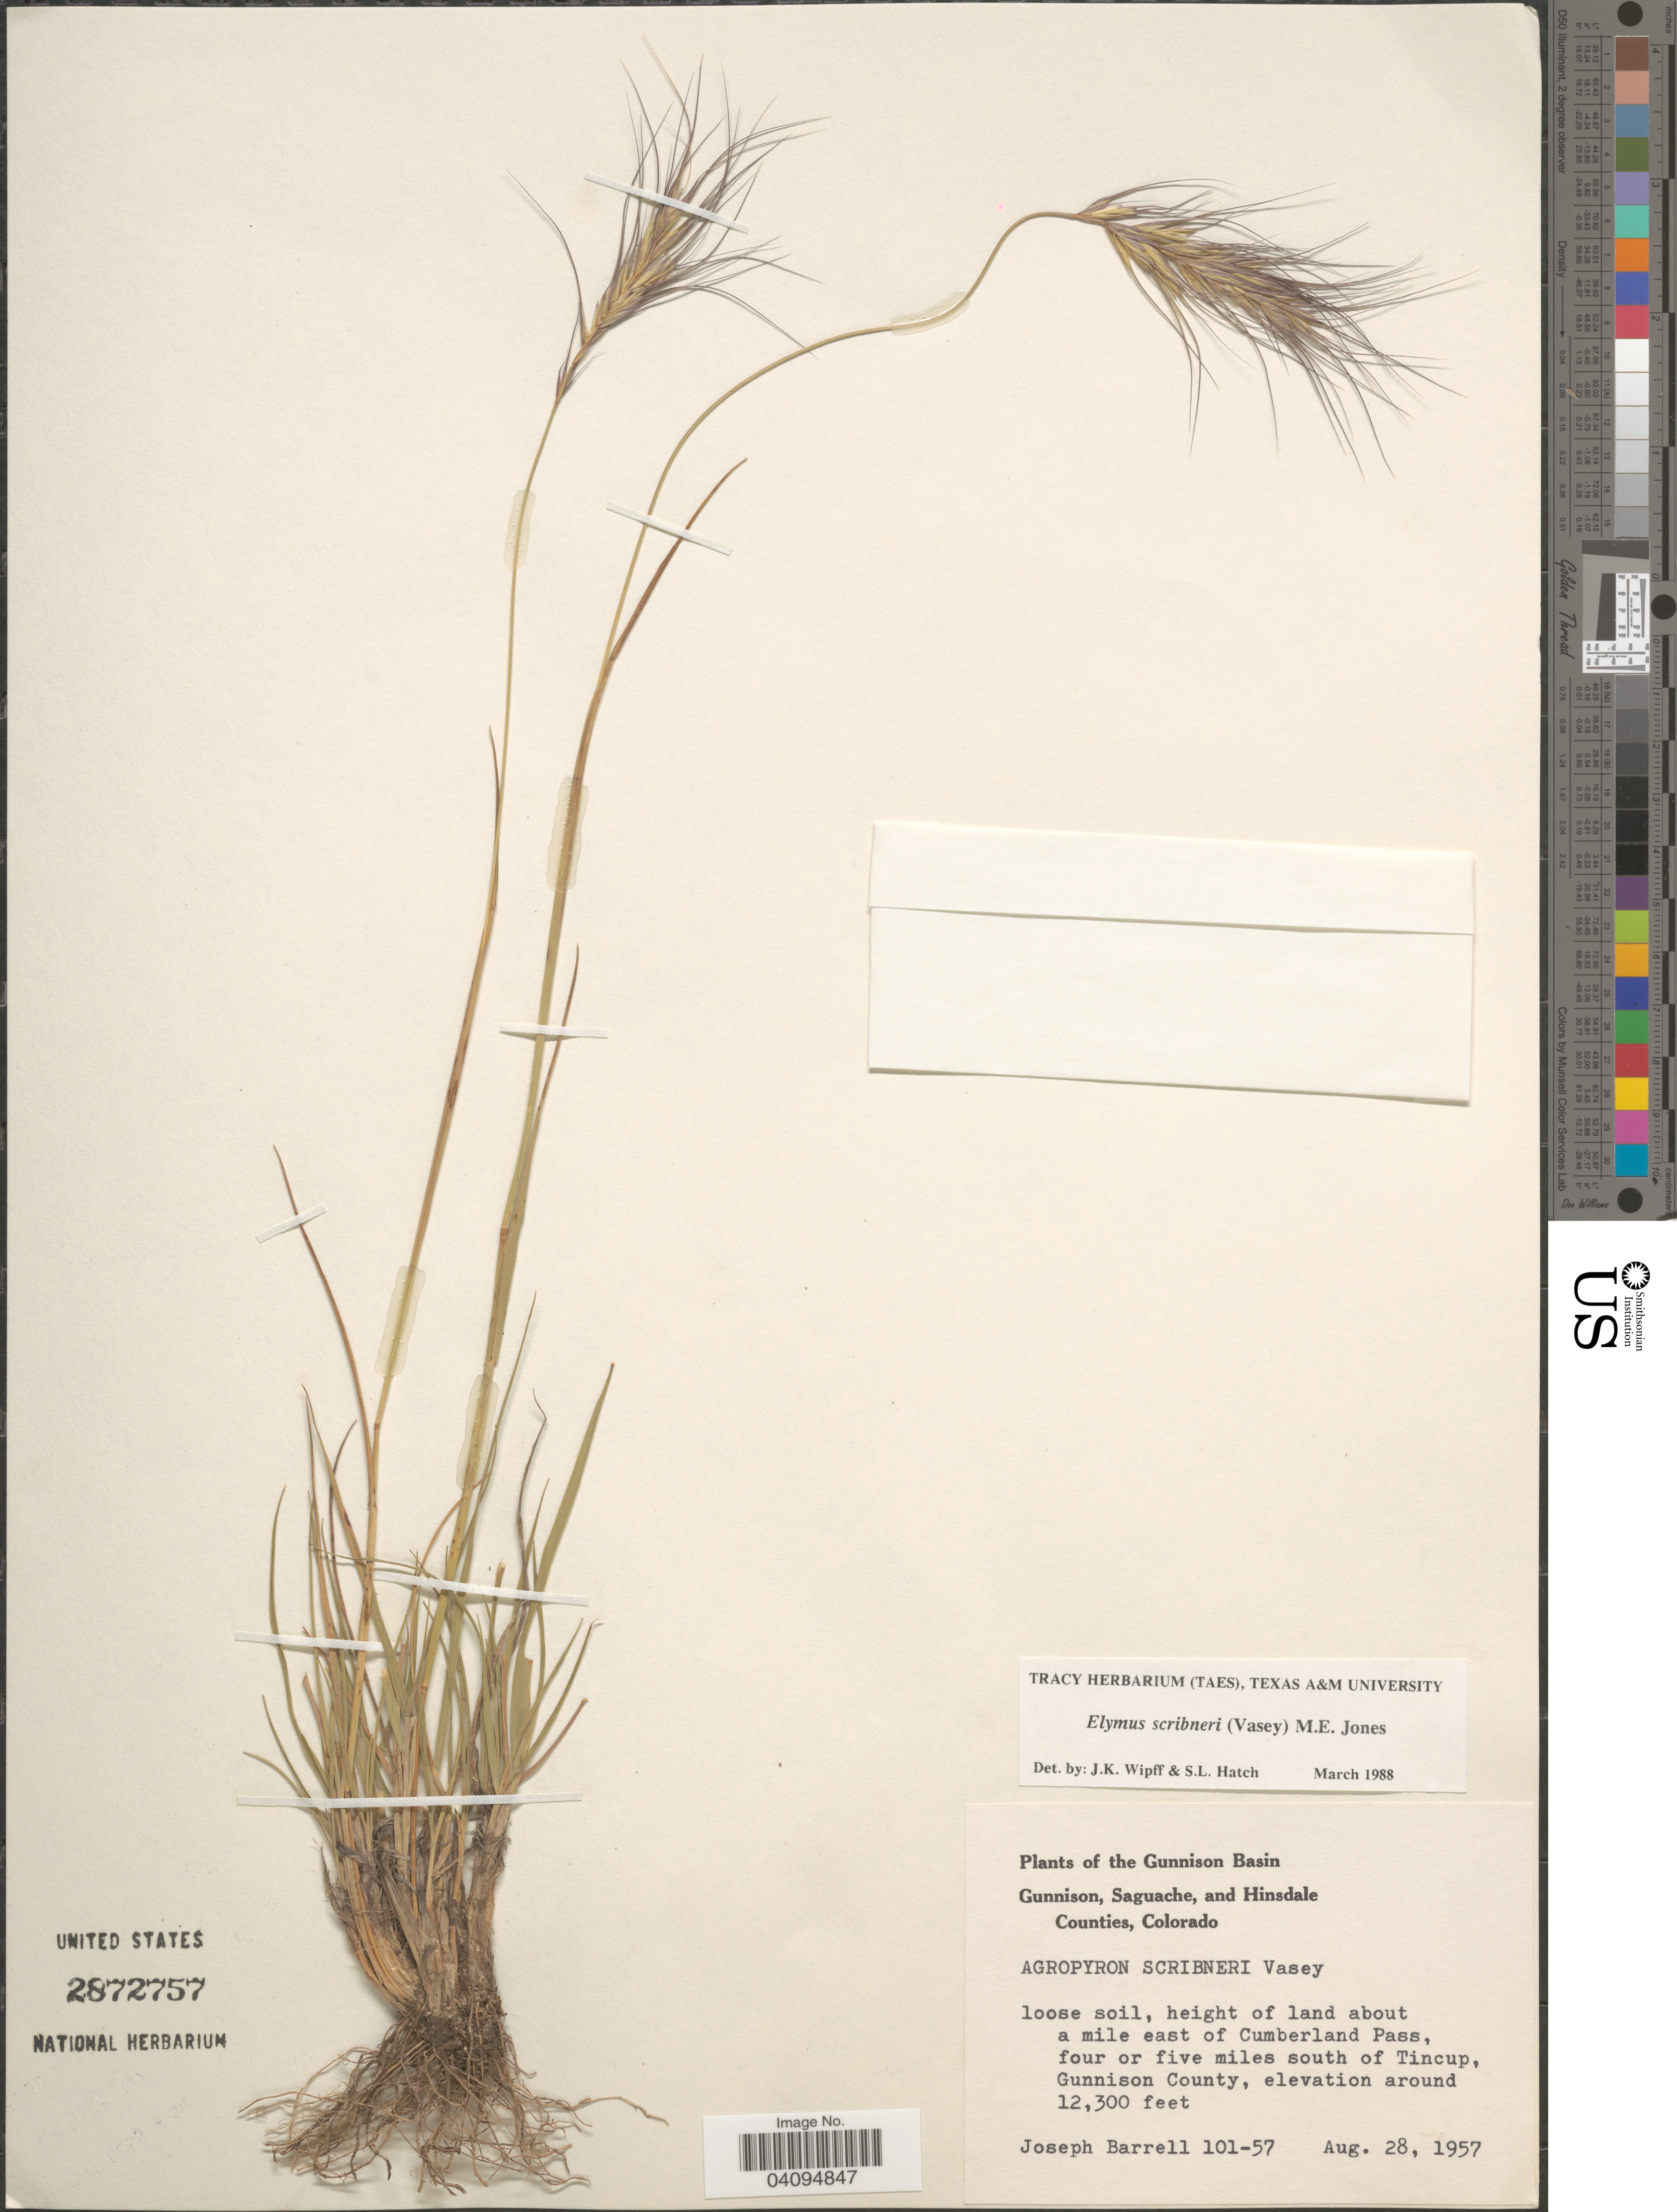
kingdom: Plantae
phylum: Tracheophyta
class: Liliopsida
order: Poales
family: Poaceae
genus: Elymus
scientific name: Elymus scribneri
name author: (Vasey) M.E. Jones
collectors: J. Barrell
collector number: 101-57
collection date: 1957-08-28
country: United States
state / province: Colorado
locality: Gunnison Basin. Loose soil, height of land about a mile east of Cumberland Pass, four or five miles south of Tincup, Gunnison County.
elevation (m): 3749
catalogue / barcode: US 2872757